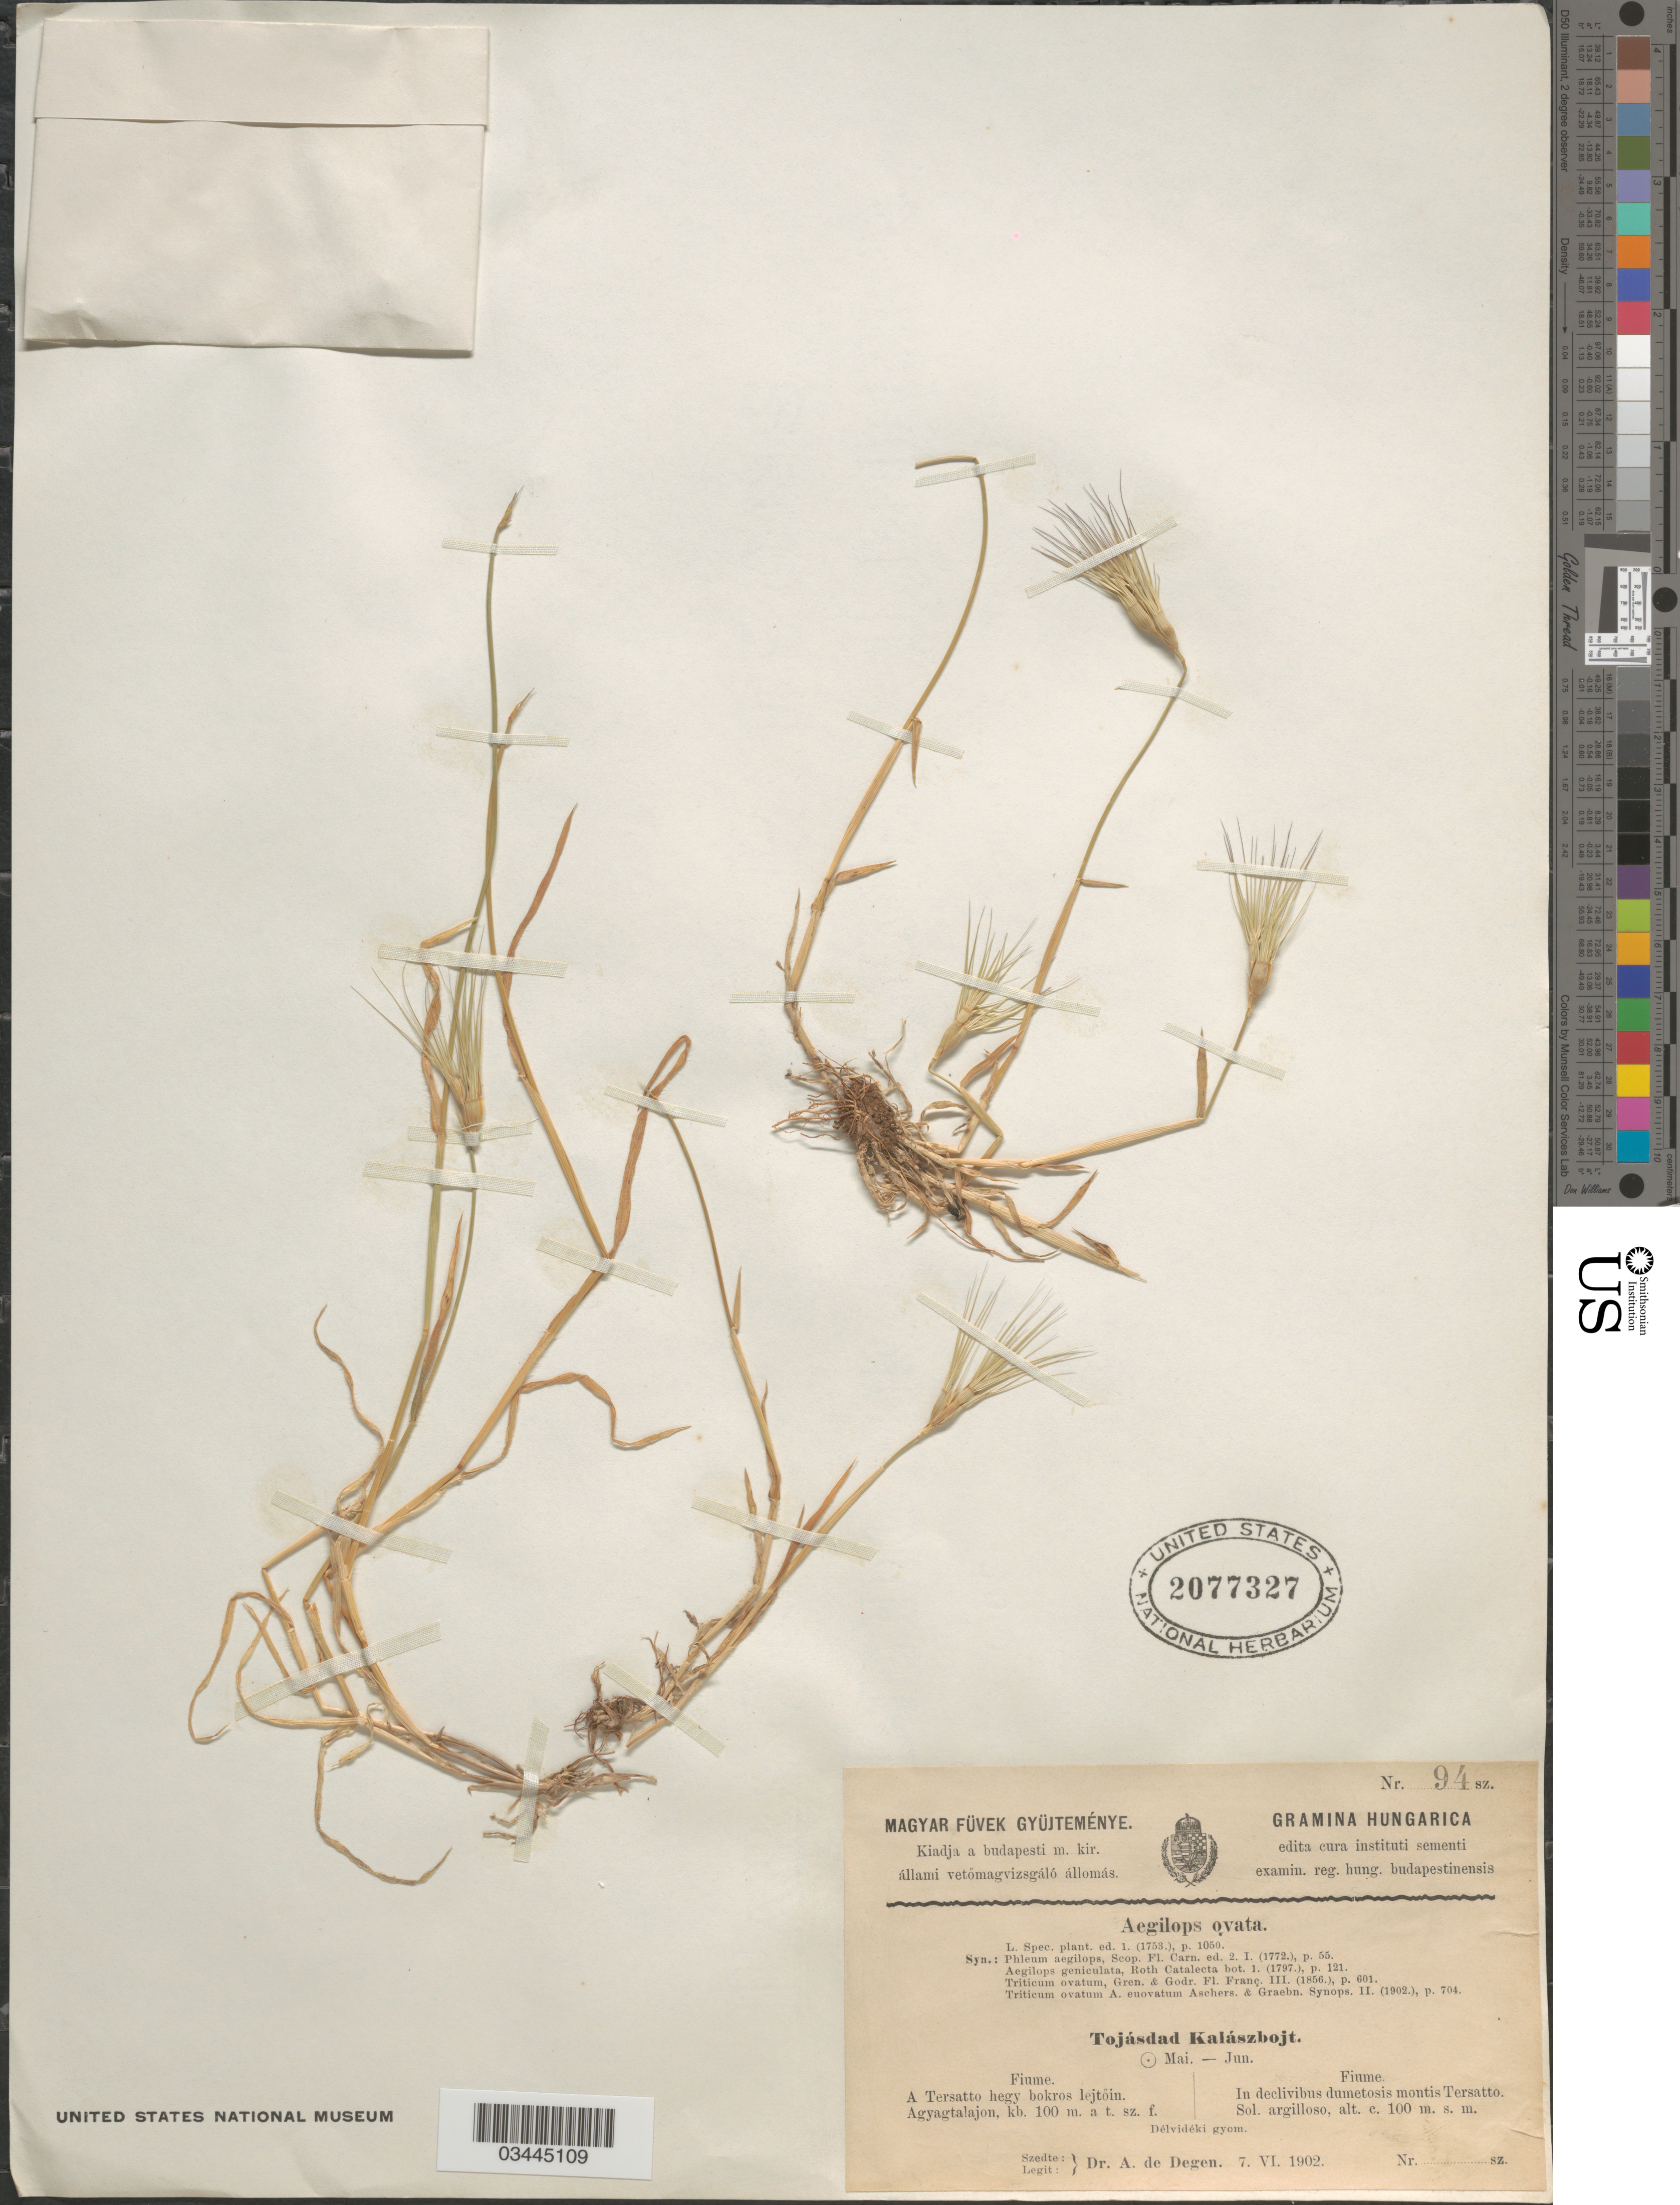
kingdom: Plantae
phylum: Tracheophyta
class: Liliopsida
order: Poales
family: Poaceae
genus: Aegilops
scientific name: Aegilops neglecta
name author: Req. ex Bertol.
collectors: A. Degen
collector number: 94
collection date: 1902-06-07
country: Hungary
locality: Fiume. In declivibus dumetosis montis Tersatto.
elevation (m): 100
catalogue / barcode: US 2077327